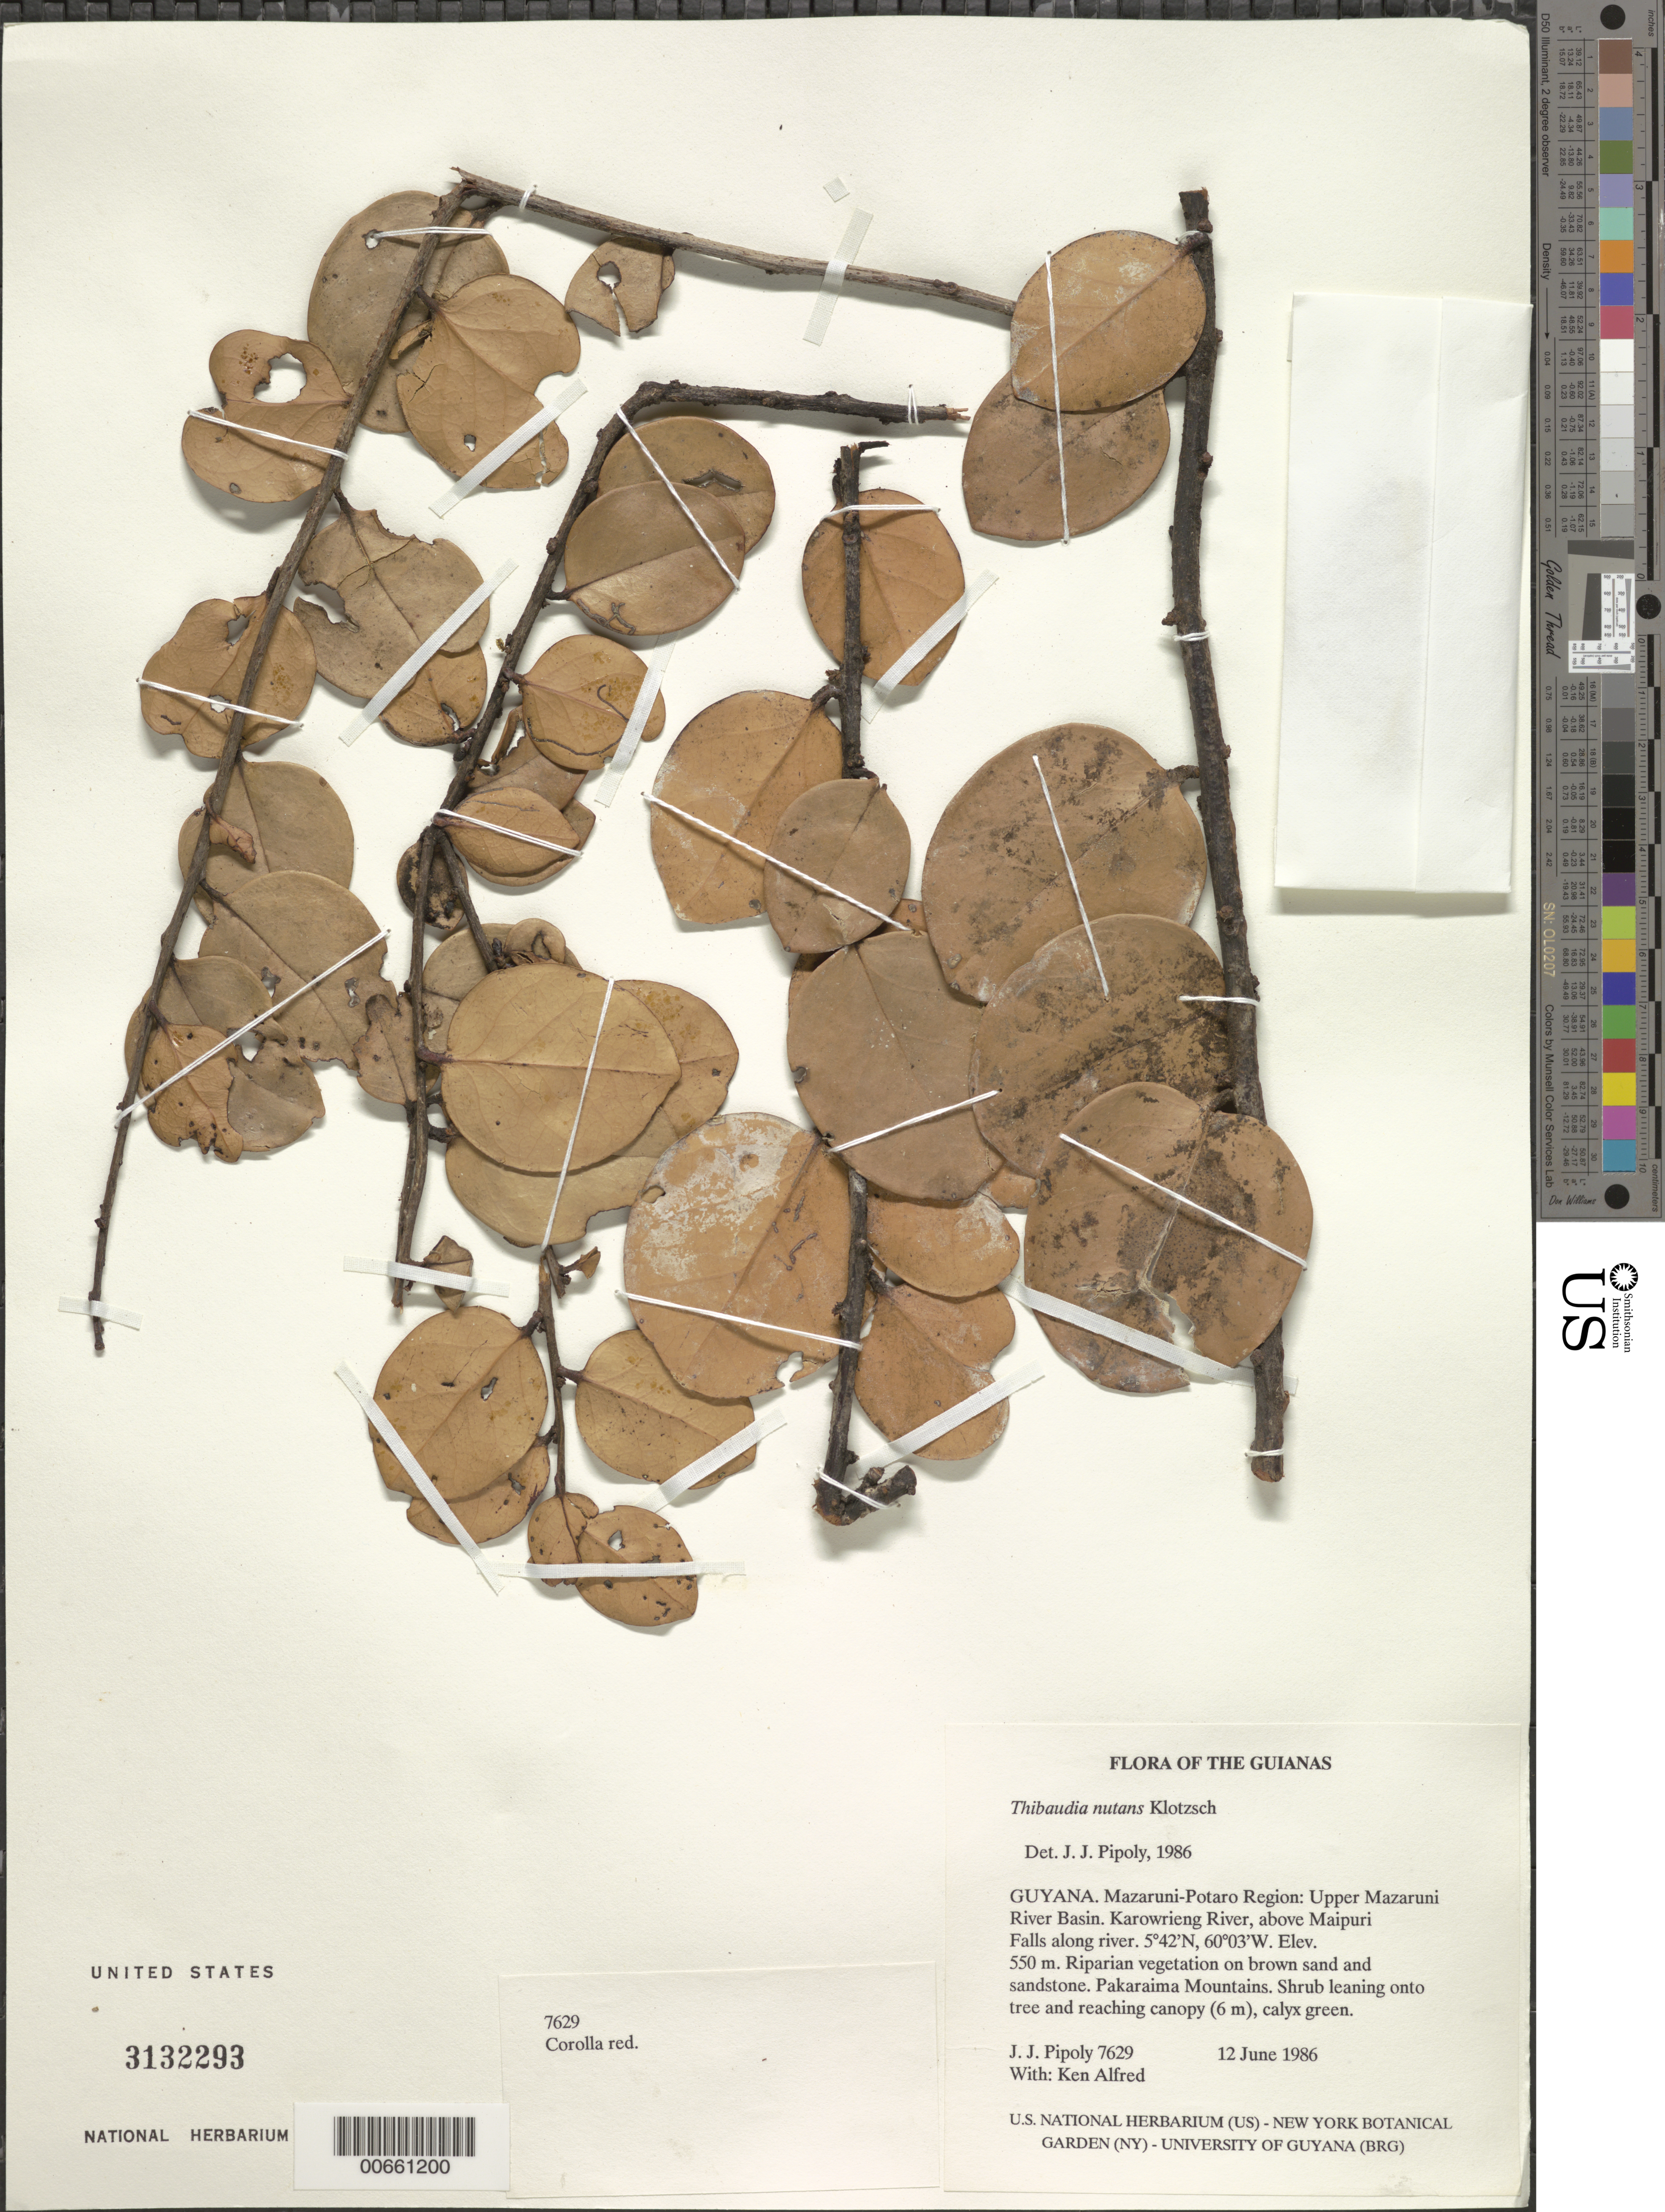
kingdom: Plantae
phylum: Tracheophyta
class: Magnoliopsida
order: Ericales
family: Ericaceae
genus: Thibaudia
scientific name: Thibaudia nutans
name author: Klotzsch ex Mansf.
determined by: Luteyn, J. L.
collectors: J. J. Pipoly & K. Alfred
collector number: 7629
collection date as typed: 12 June 1986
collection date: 1986-06-12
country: Guyana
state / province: Cuyuni-Mazaruni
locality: Pakaraima Mts. Upper Mazaruni River Basin. Karowrieng River, above Maipuri Falls along river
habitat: Riparian vegetation on brown sand and sandstone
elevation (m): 550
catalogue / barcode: US 3132293